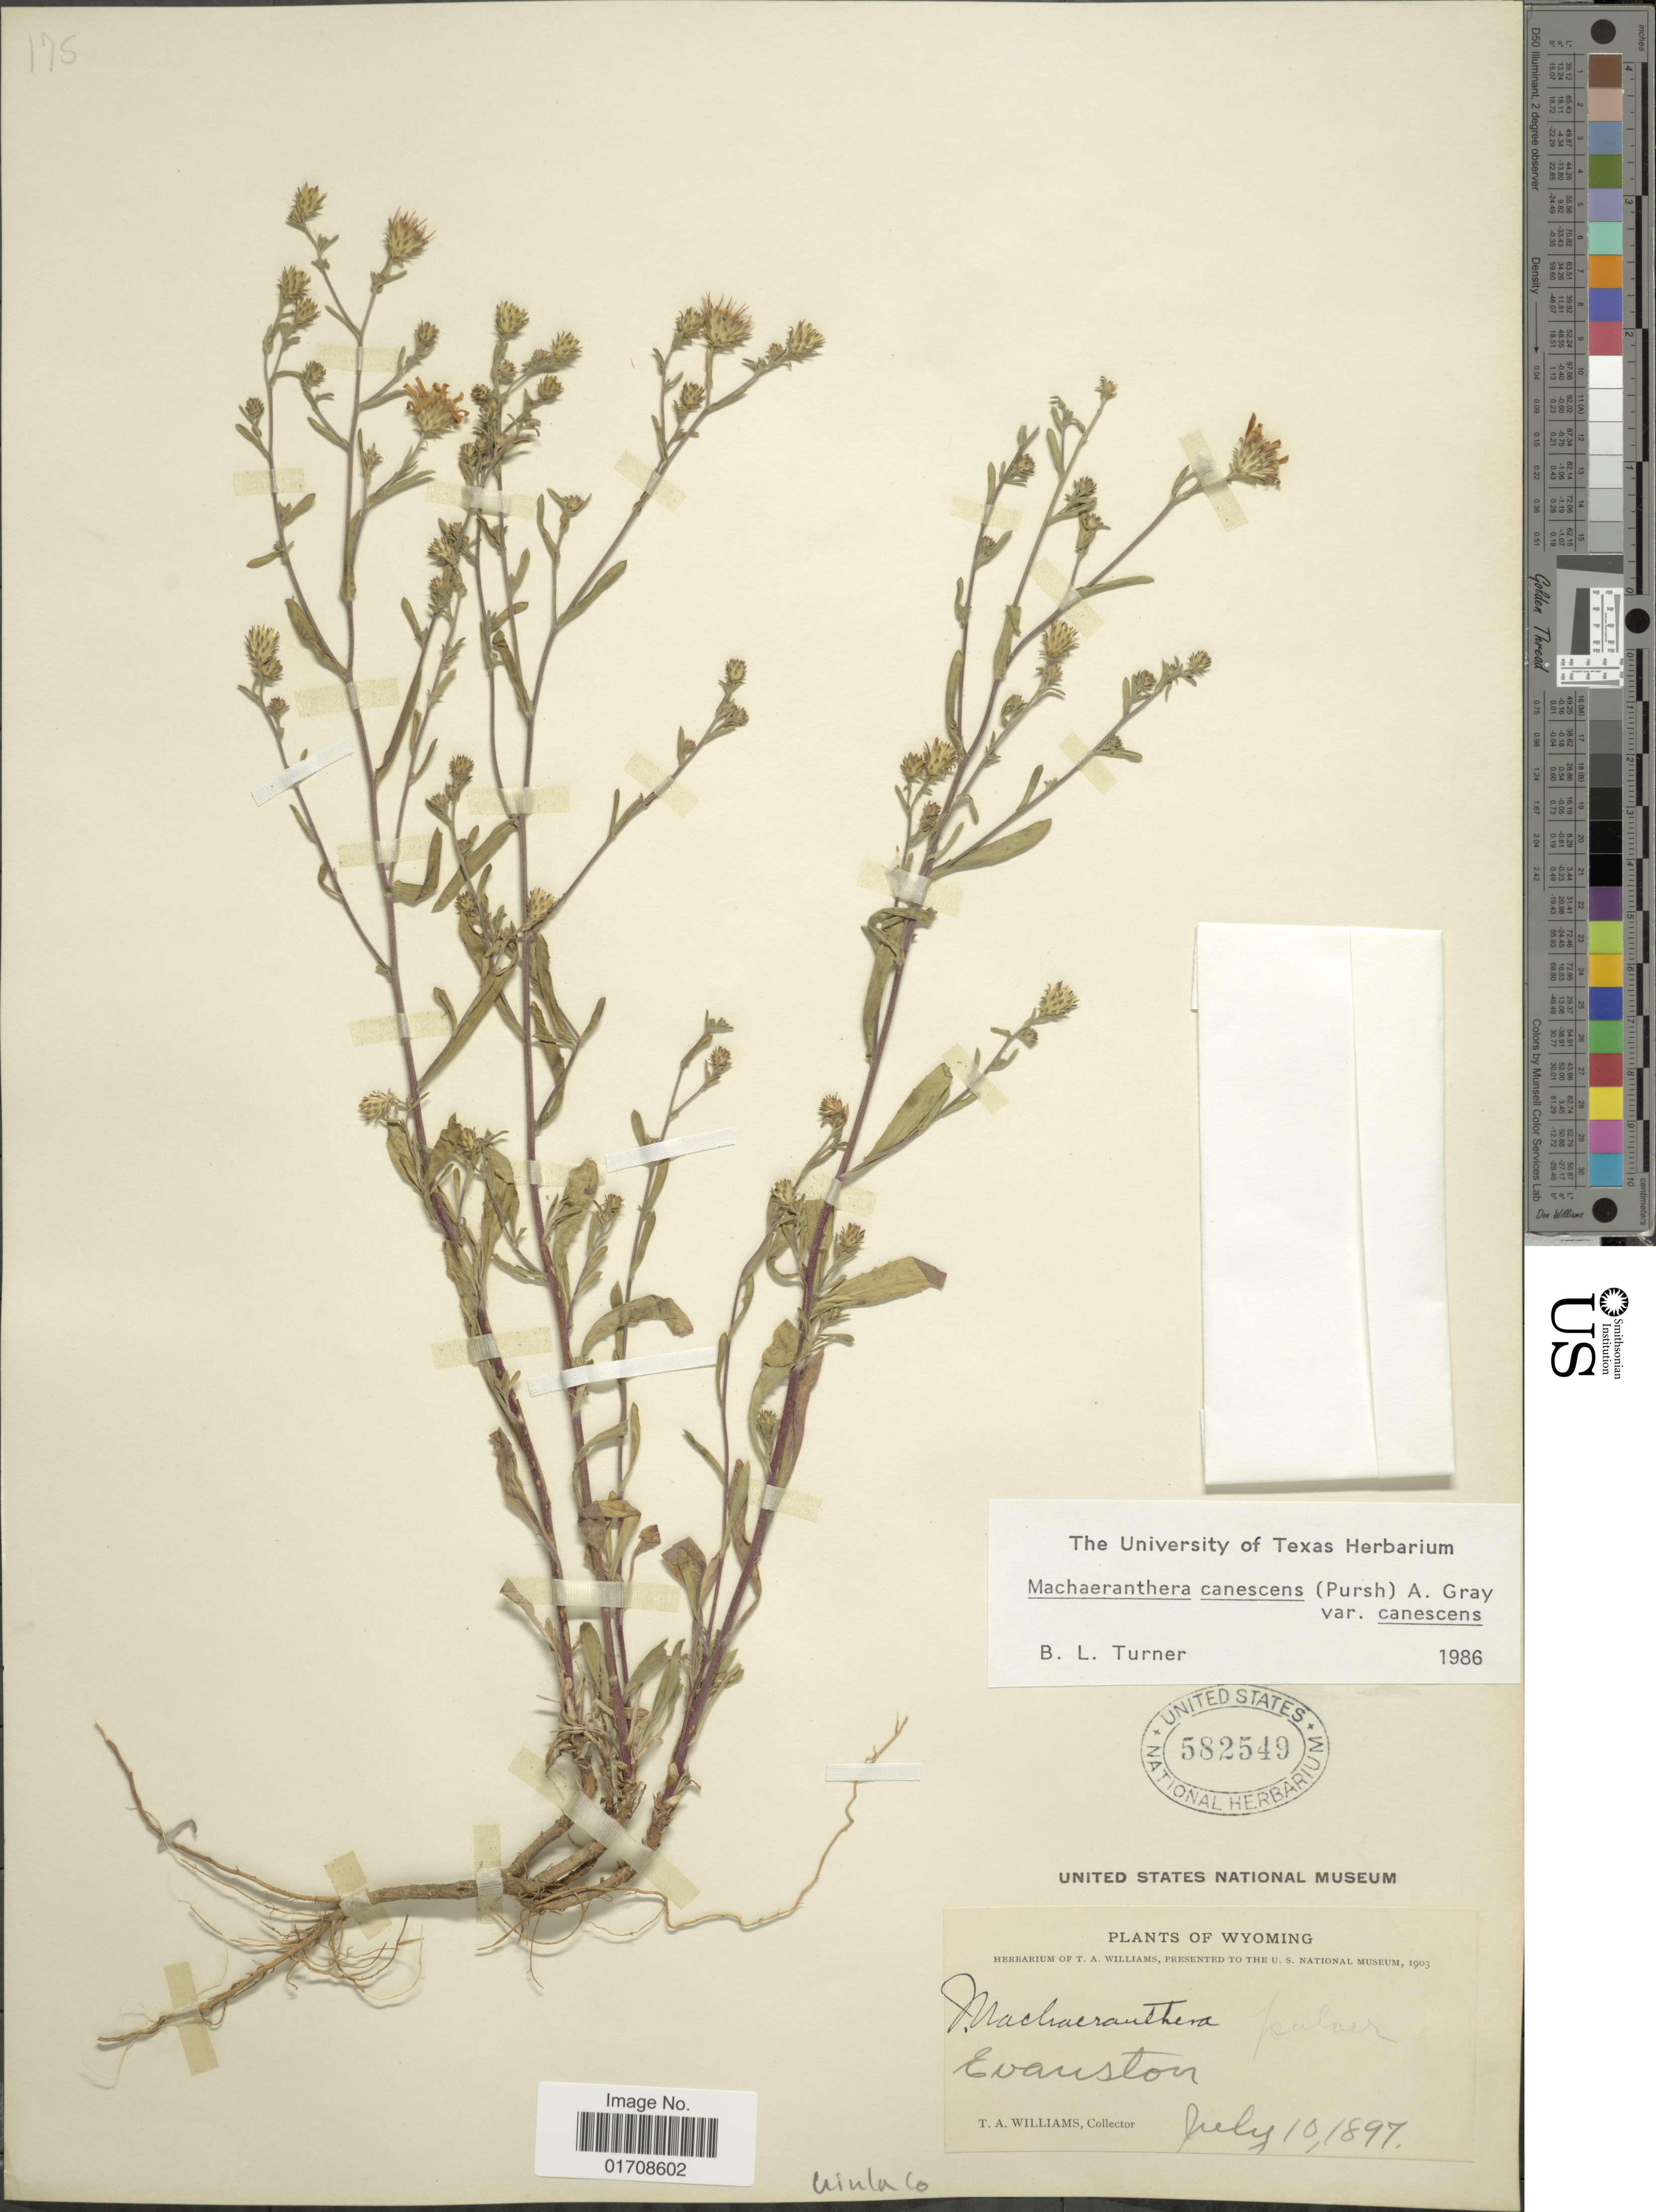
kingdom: Plantae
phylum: Tracheophyta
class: Magnoliopsida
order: Asterales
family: Asteraceae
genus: Machaeranthera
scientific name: Machaeranthera canescens var. canescens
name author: (Pursh) A. Gray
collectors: T. A. Williams (herbarium)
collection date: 1897-07-10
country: United States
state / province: Wyoming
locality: Evanston, Uinta Co.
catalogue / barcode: US 582549